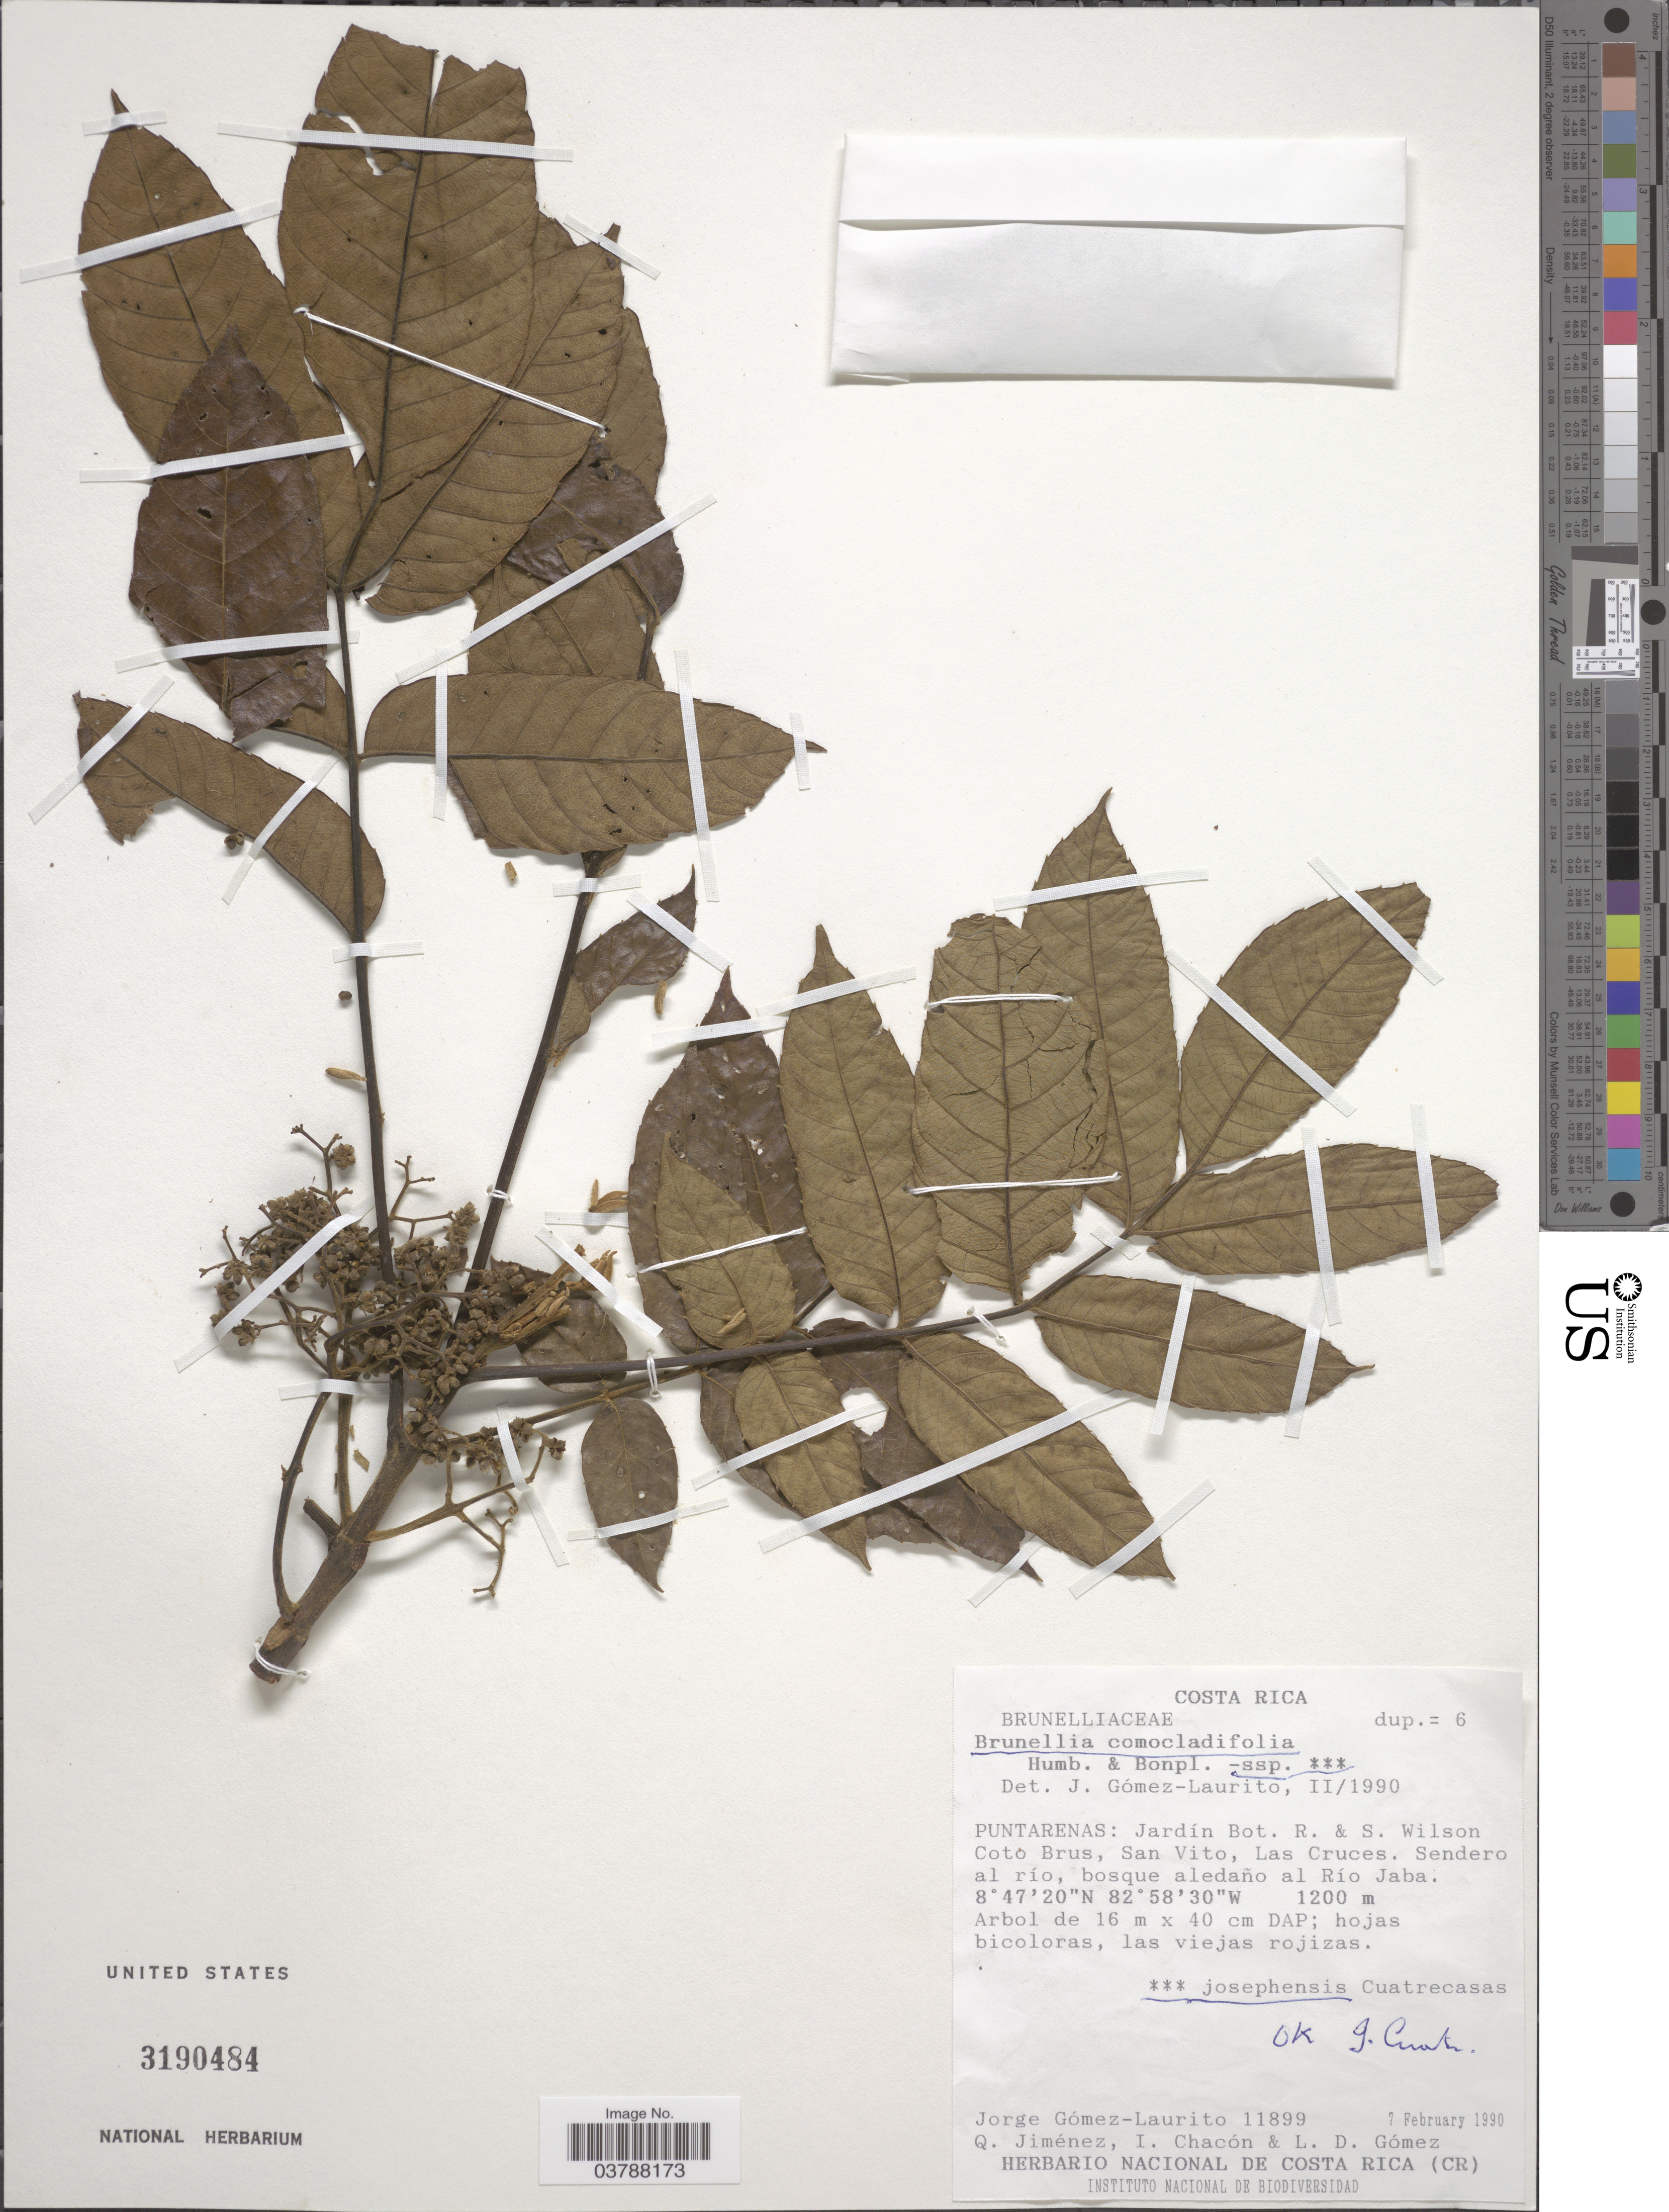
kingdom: Plantae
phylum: Tracheophyta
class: Magnoliopsida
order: Oxalidales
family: Brunelliaceae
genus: Brunellia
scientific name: Brunellia comocladifolia subsp. josephensis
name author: Cuatrec.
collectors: J. A. Gómez-Laurito, Q. Jiménez Madrigal, I. Chacón & L. D. Gómez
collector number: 11899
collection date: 1990-02-07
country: Costa Rica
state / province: Puntarenas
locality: Jardín Bot. R. & S. Wilson Coto Brus, San Vito, Las Cruces. Sendero al río, bosque aledaño al Río Jaba.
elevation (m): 1200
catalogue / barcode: US 3190484